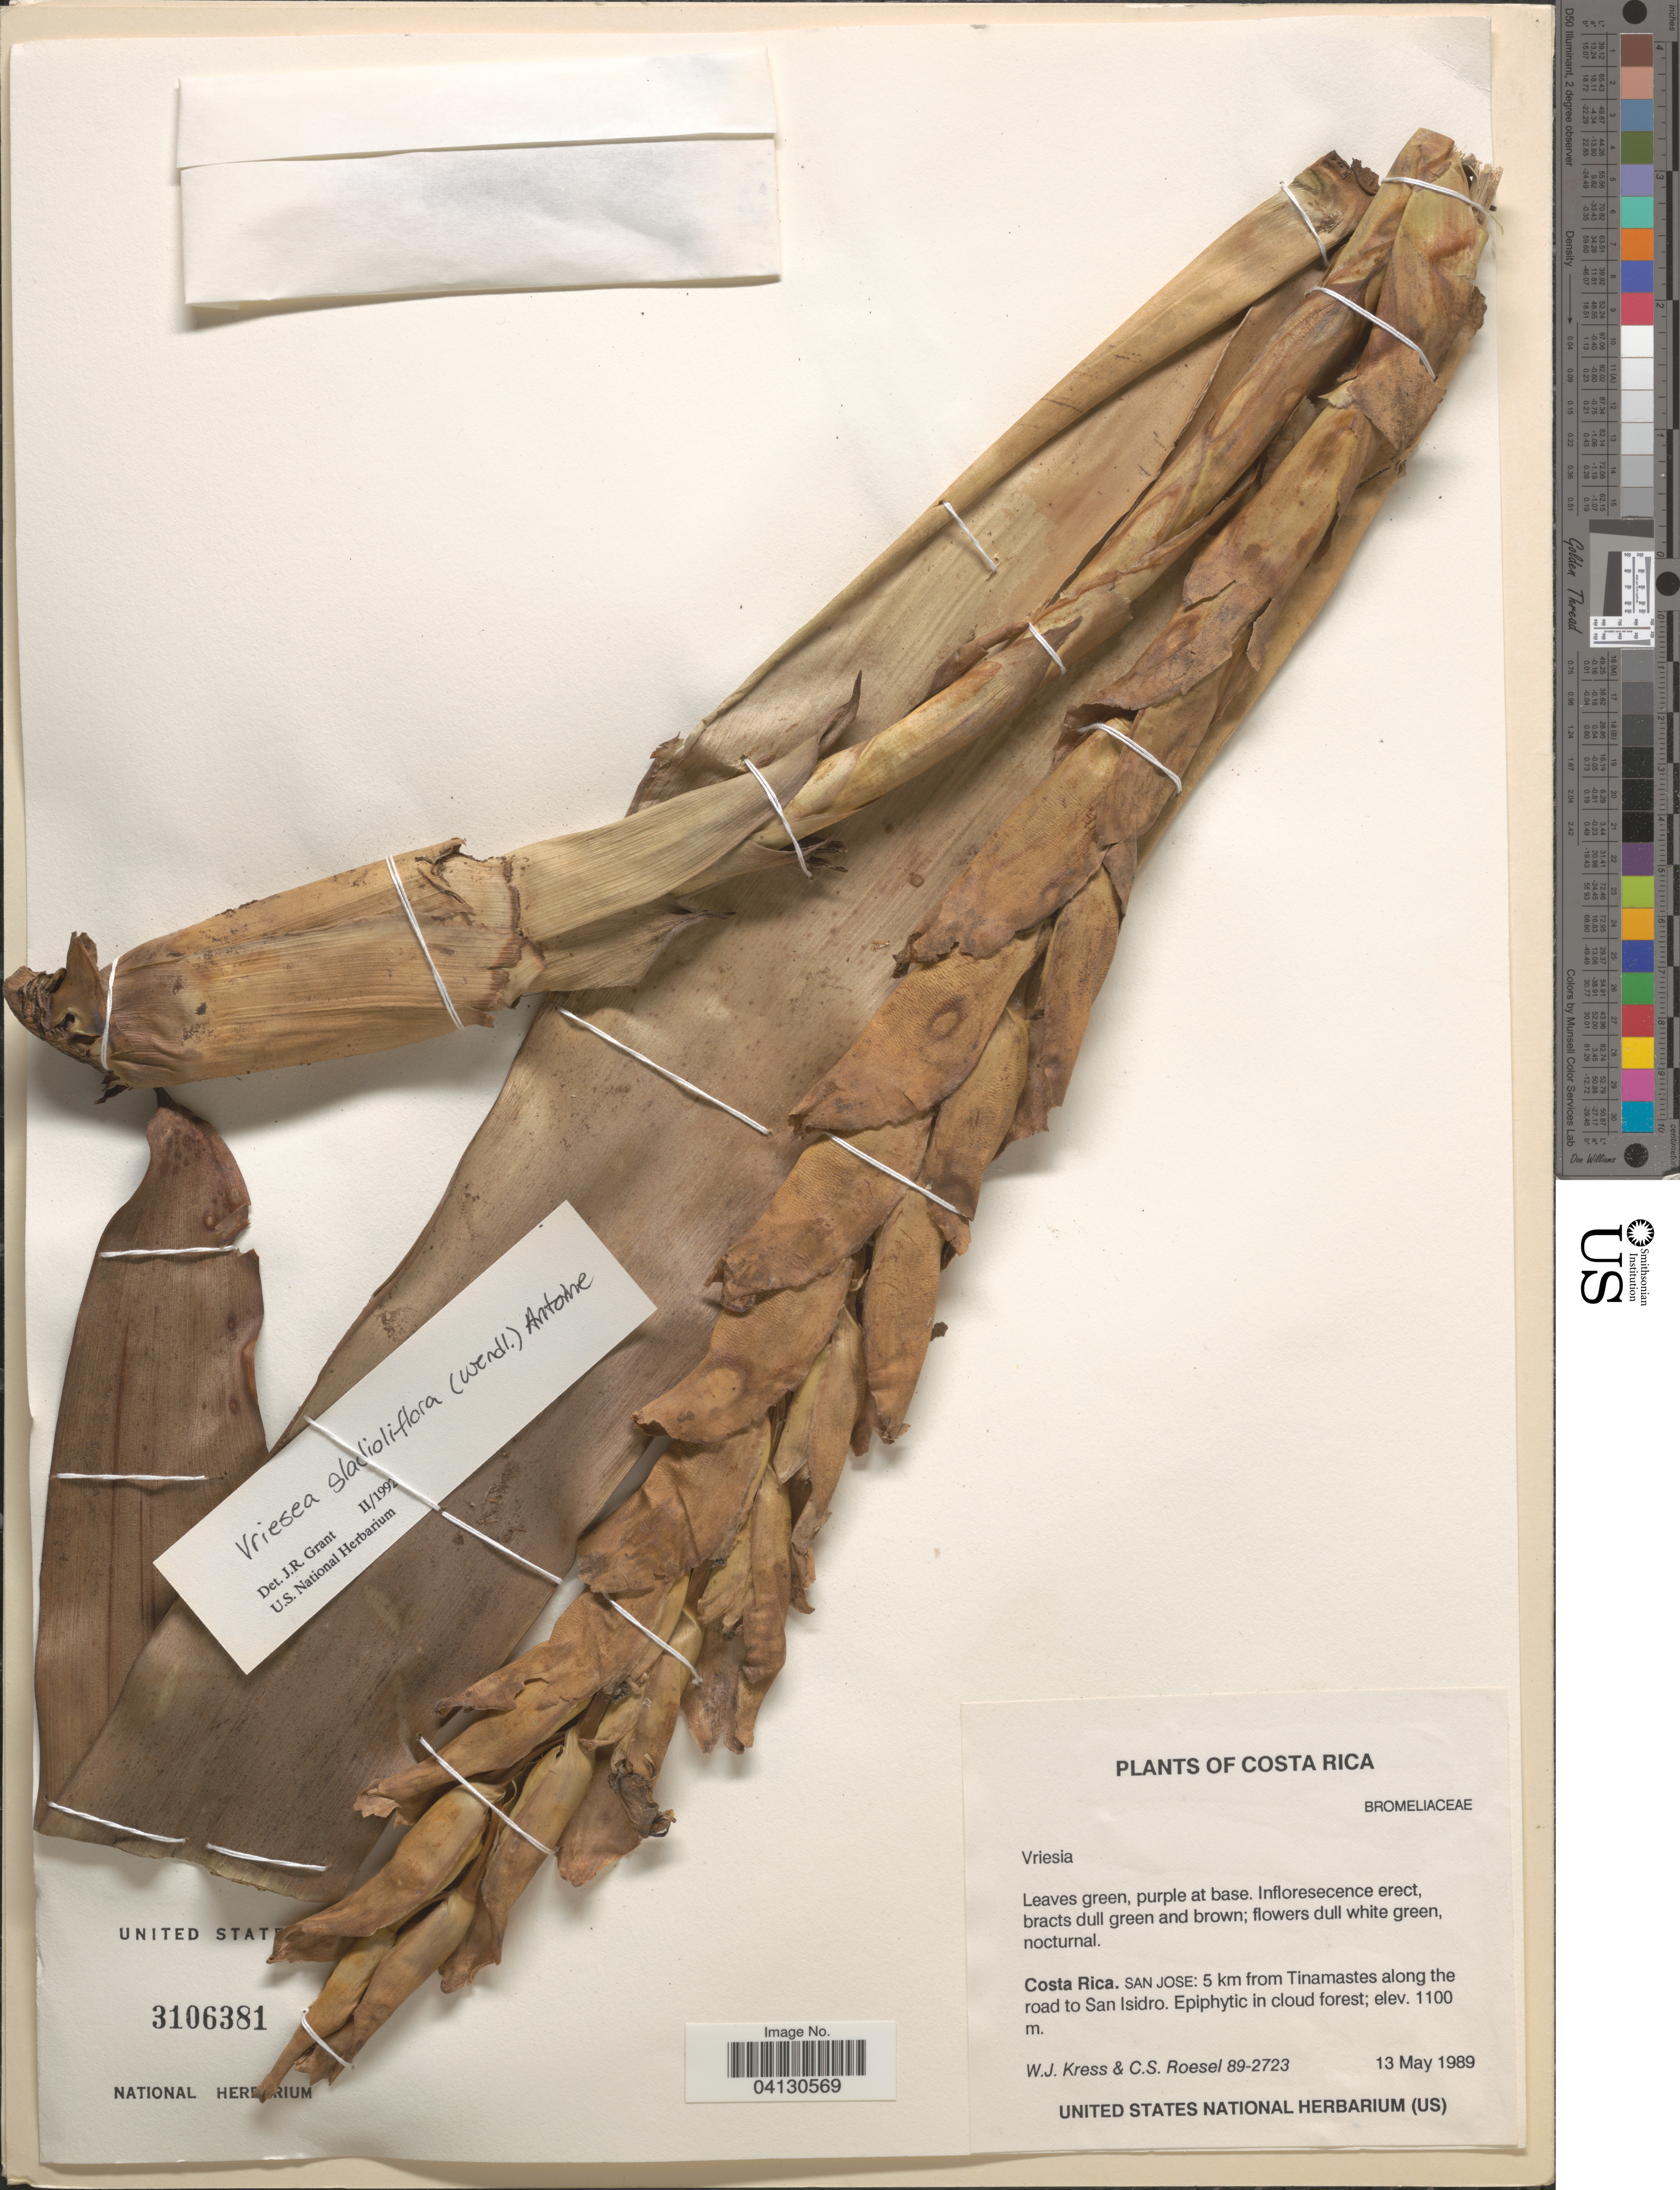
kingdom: Plantae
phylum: Tracheophyta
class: Liliopsida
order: Poales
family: Bromeliaceae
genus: Vriesea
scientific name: Vriesea gladioliflora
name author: (H. Wendl.) Antoine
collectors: W. J. Kress & C. S. Roesel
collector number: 89-2723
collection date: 1989-05-13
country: Costa Rica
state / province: San José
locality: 5 km from Tinamastes along the road to San Isidro.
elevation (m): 1100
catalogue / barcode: US 3106381